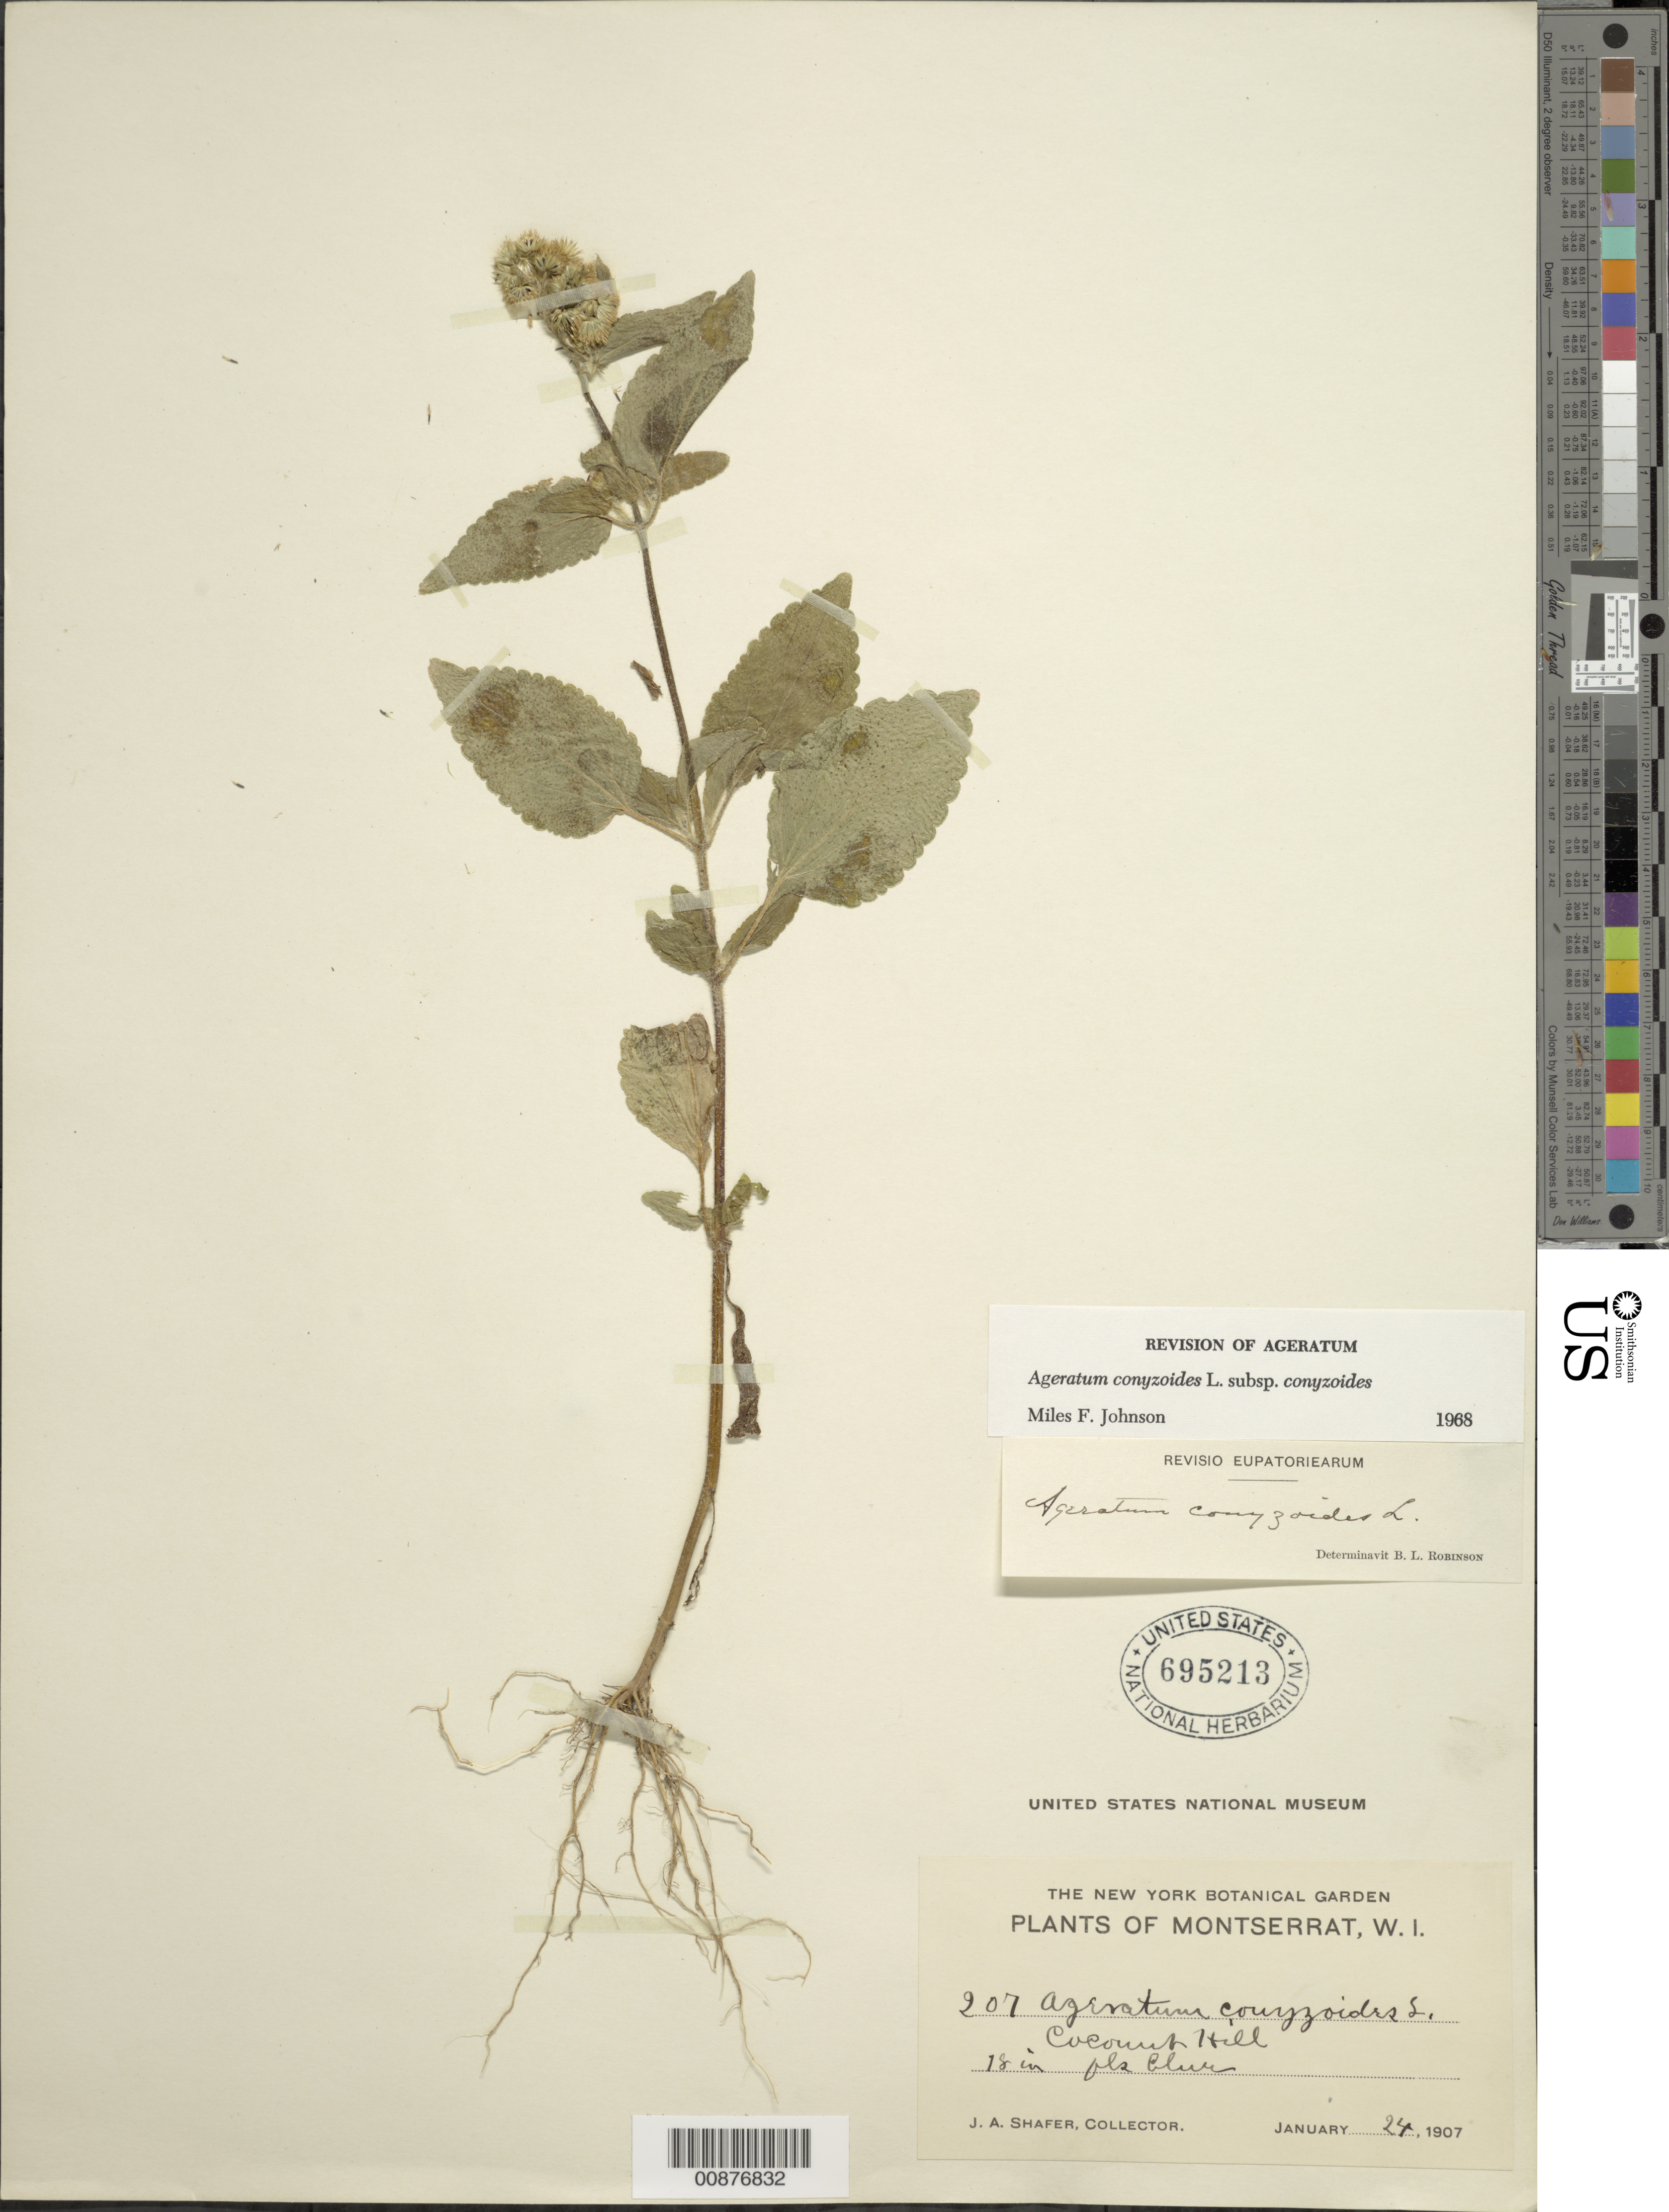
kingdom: Plantae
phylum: Tracheophyta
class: Magnoliopsida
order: Asterales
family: Asteraceae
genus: Ageratum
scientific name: Ageratum conyzoides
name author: L.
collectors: J. A. Shafer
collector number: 207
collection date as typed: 24 Jan 1907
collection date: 1907-01-24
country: Montserrat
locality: Coconut Hill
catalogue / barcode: US 695213